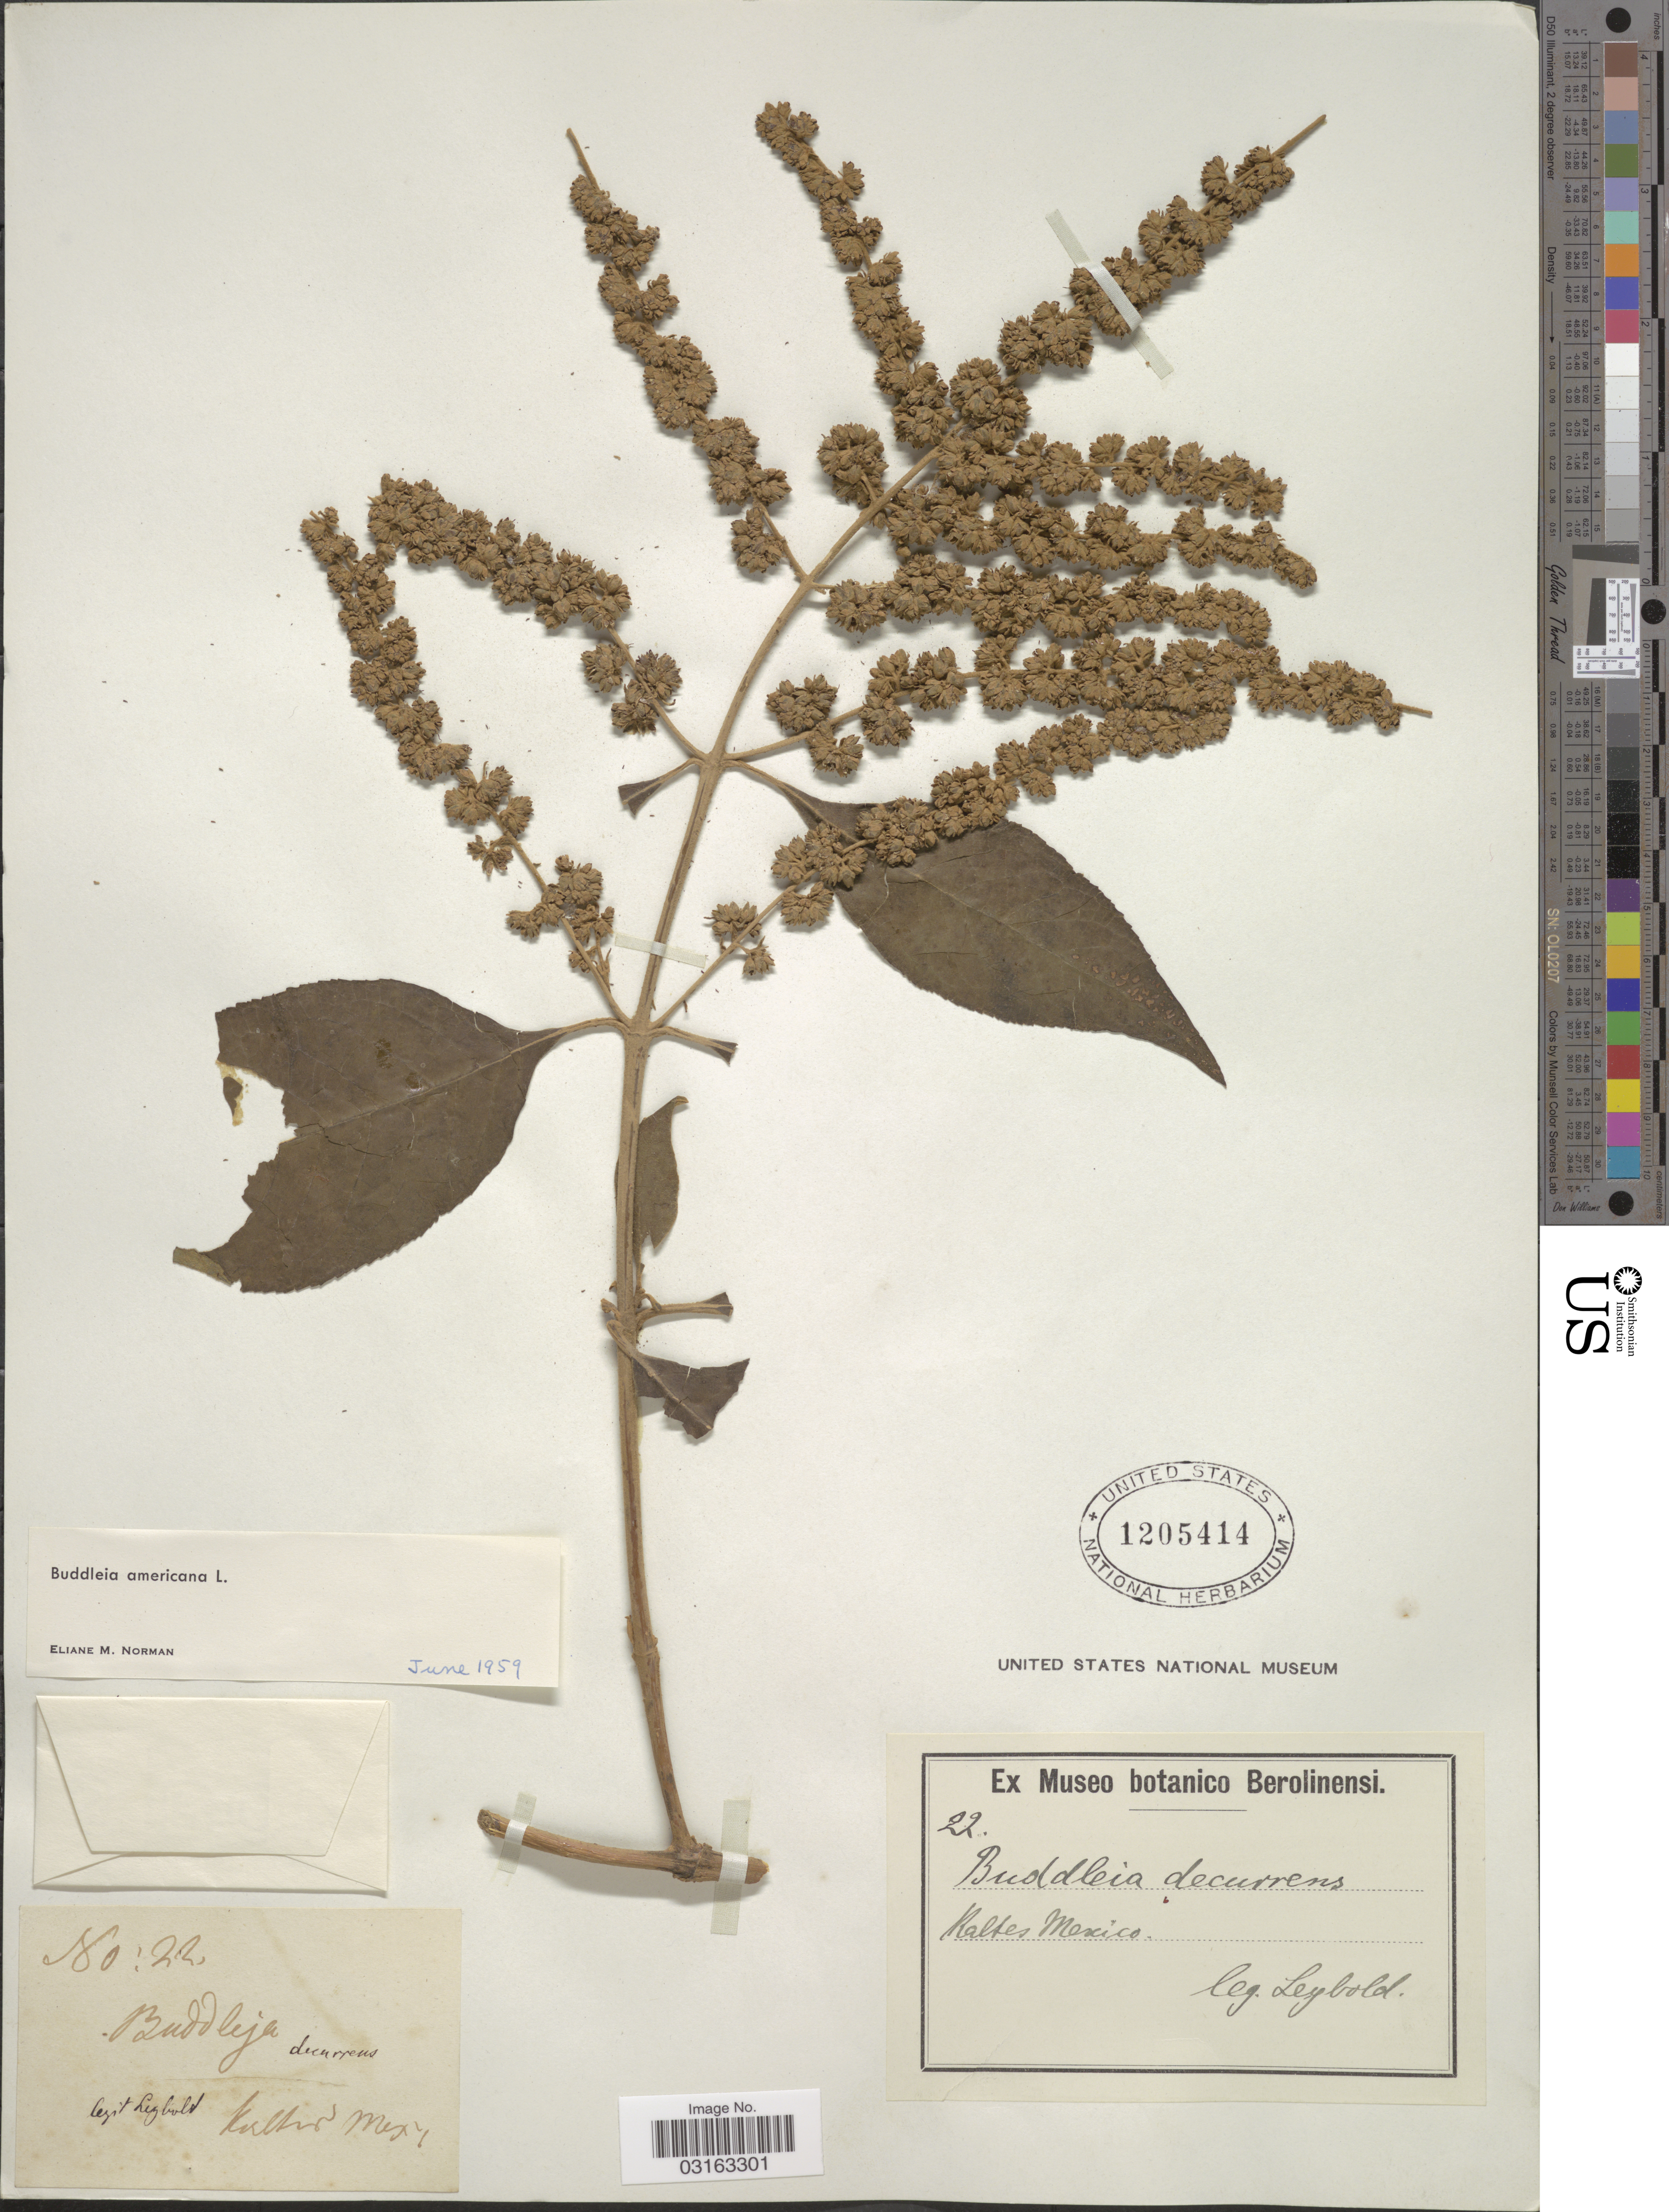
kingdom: Plantae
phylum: Tracheophyta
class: Magnoliopsida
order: Lamiales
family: Scrophulariaceae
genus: Buddleja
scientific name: Buddleja americana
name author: L.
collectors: Leybold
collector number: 22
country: Mexico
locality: Kaltes. [interpreted]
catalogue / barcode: US 1205414